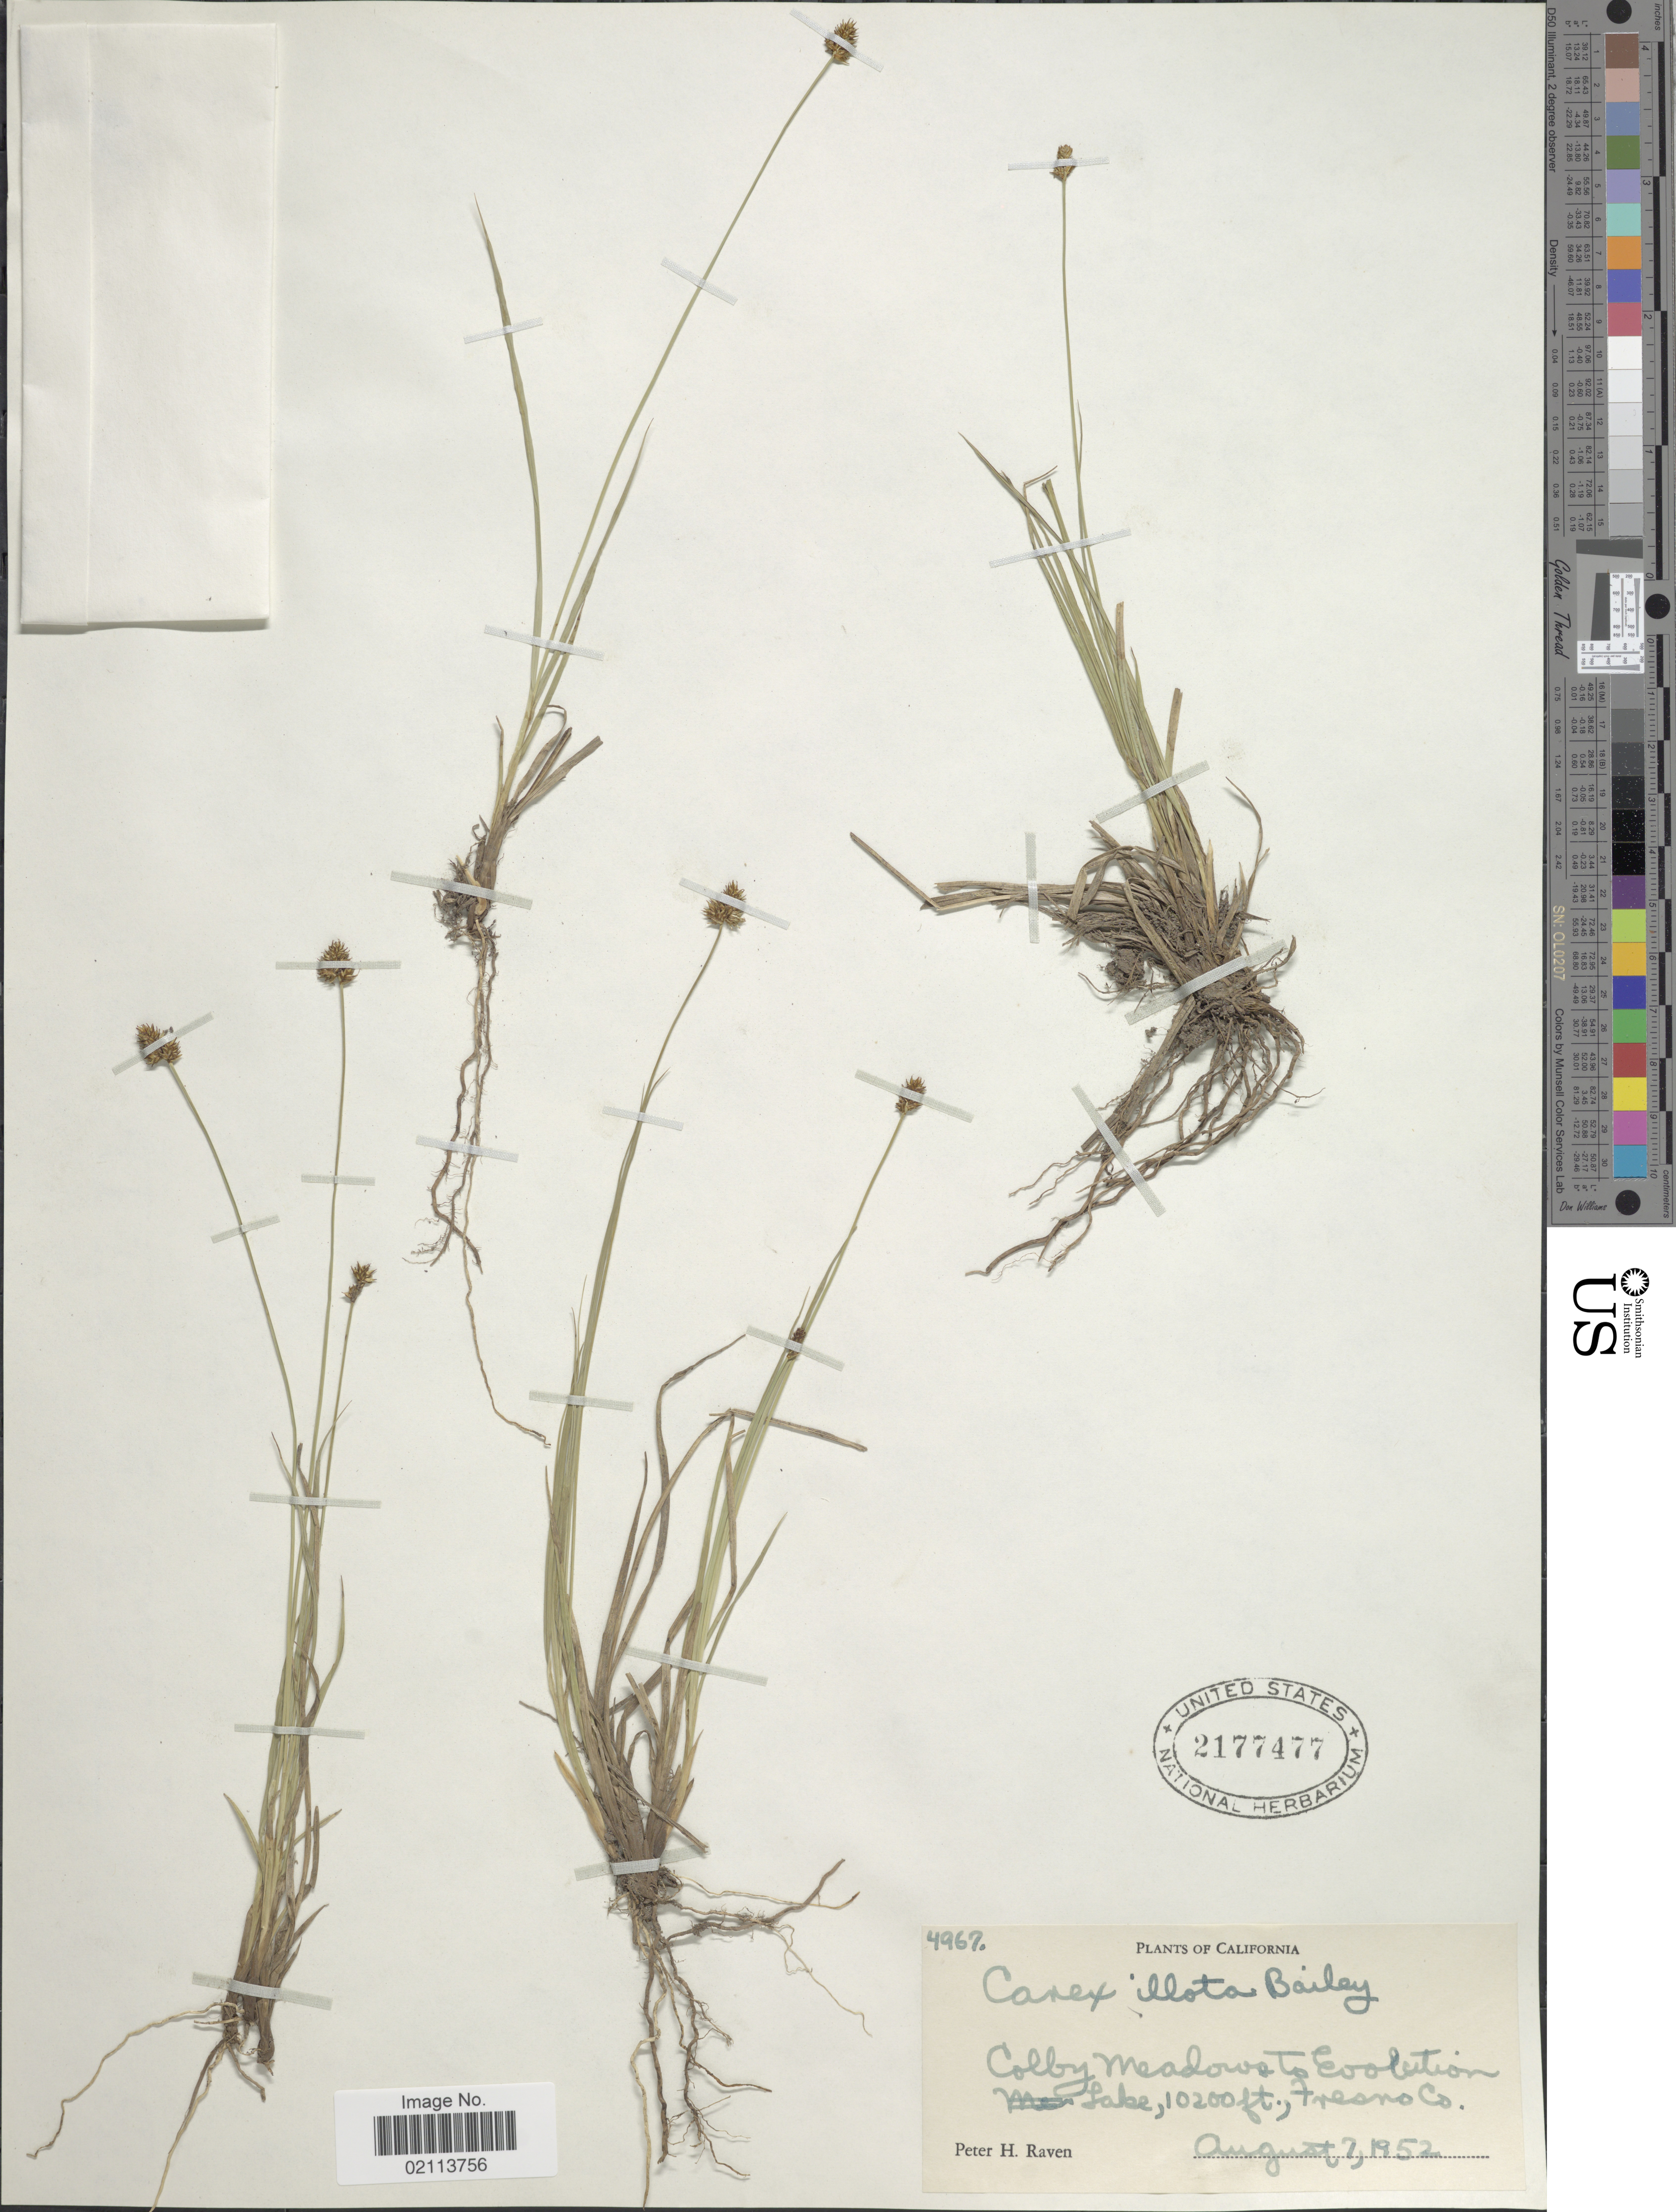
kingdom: Plantae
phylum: Tracheophyta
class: Liliopsida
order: Poales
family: Cyperaceae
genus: Carex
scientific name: Carex illota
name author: L.H. Bailey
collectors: P. Raven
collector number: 4967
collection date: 1952-08-07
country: United States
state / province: California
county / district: Fresno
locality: Colby Meadows to Evolution Lakem Fresno Co.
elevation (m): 3109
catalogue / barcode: US 2177477